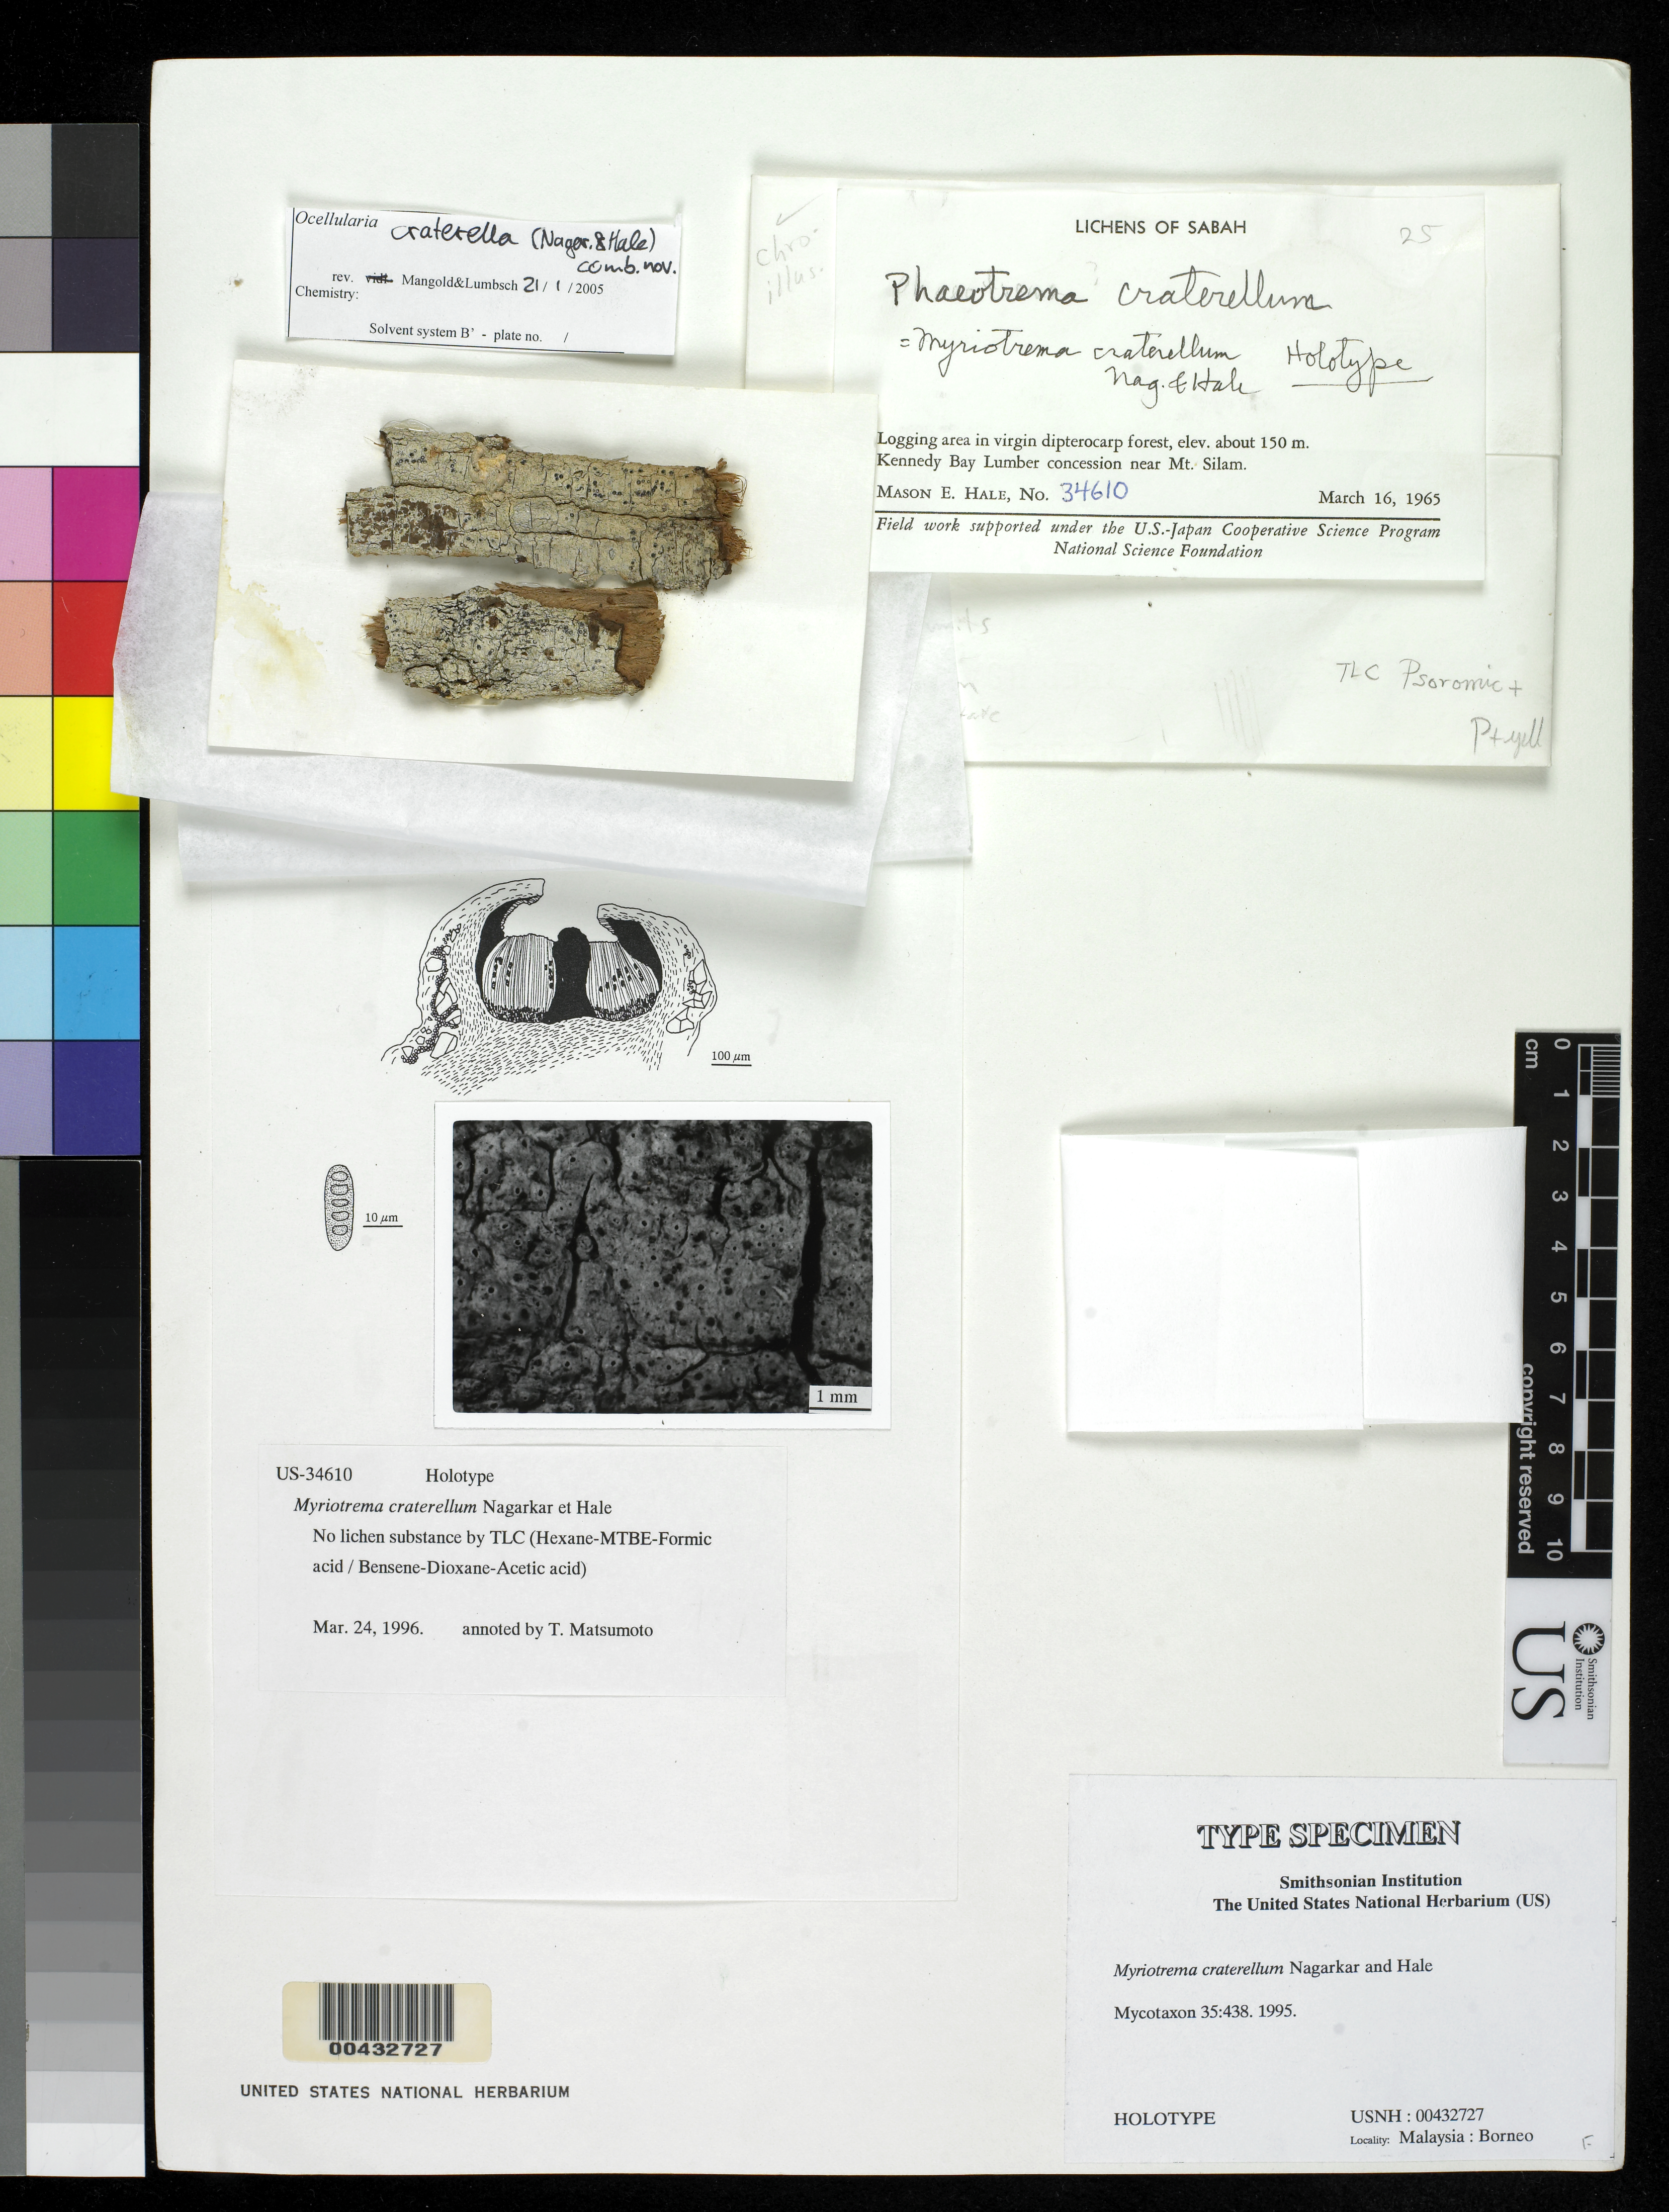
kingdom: Fungi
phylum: Ascomycota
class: Lecanoromycetes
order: Ostropales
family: Graphidaceae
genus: Myriotrema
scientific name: Myriotrema craterellum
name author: Nagarkar & Hale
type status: Holotype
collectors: M. Hale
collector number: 34610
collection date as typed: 16 Mar 1965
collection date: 1965-03-16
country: Malaysia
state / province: Sabah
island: Borneo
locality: Kennedy Bay Lumber Concession near Mt. Silam.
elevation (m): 150